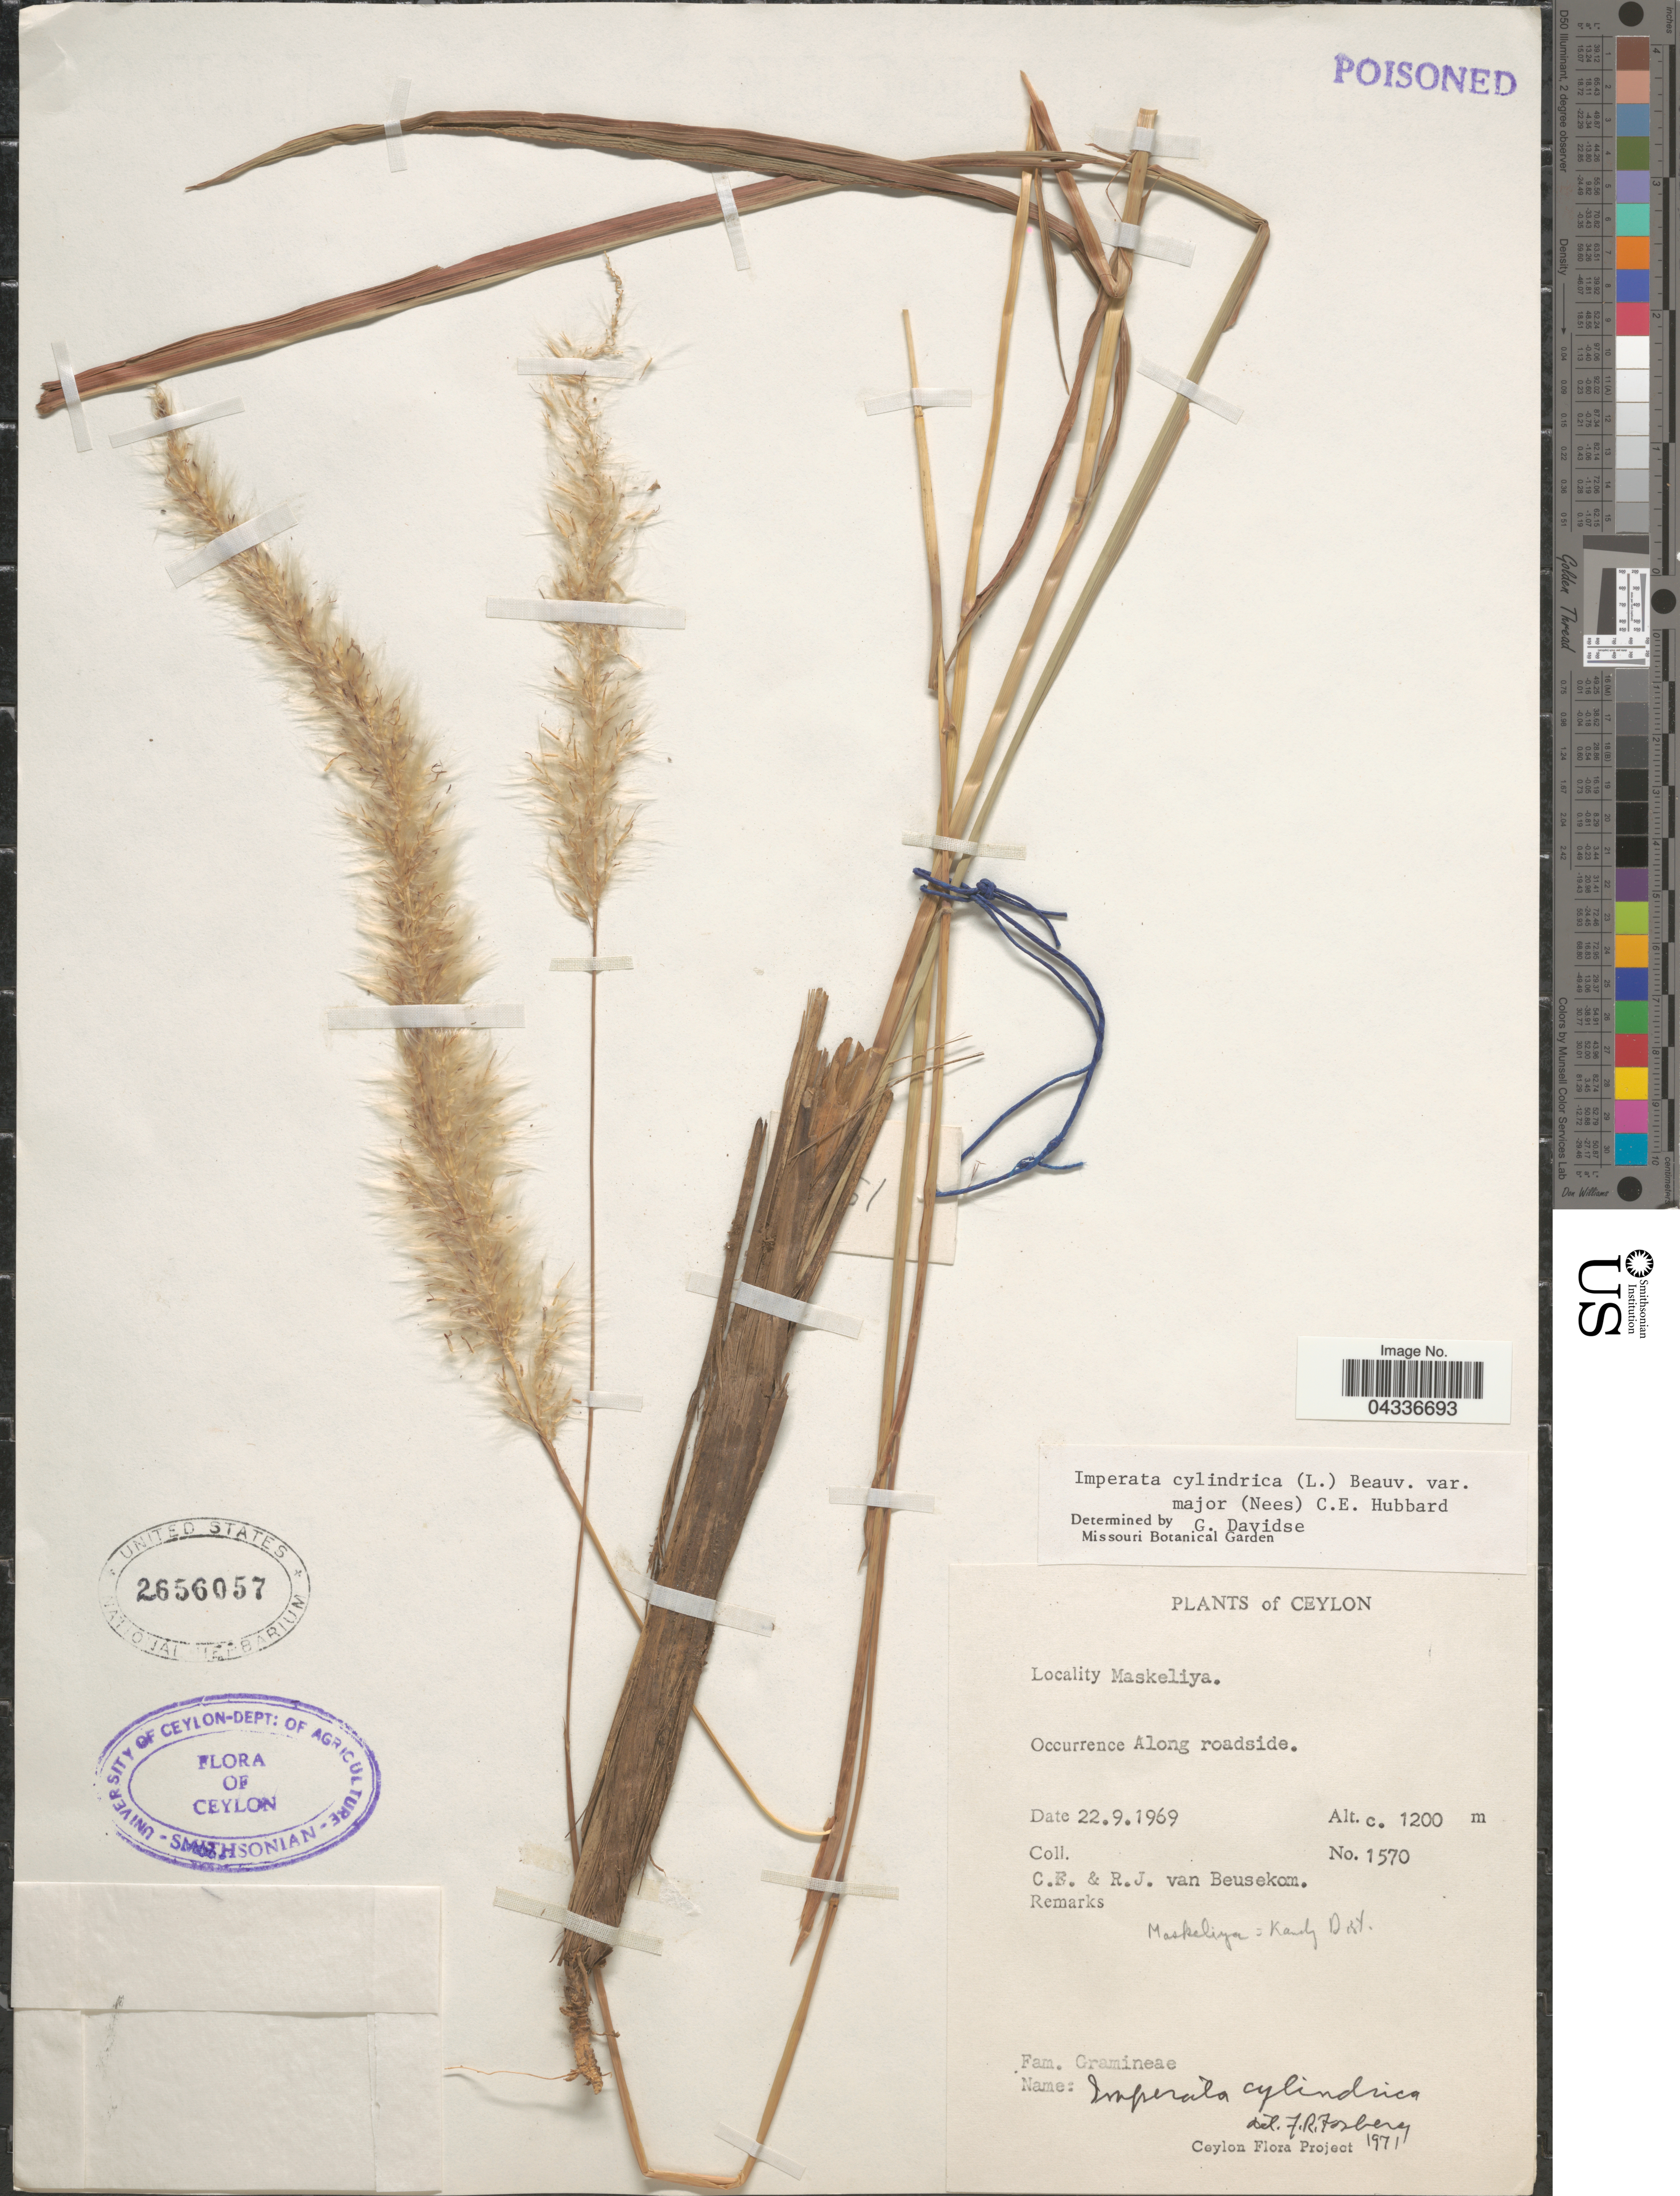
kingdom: Plantae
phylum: Tracheophyta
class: Liliopsida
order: Poales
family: Poaceae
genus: Imperata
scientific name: Imperata cylindrica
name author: (L.) P. Beauv.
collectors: C. F. Beusekom & R. Van Beusekom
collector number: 1570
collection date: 1969-09-22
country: Sri Lanka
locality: Ceylon. Maskeliya. Kandy Dist.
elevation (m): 1200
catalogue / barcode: US 2656057